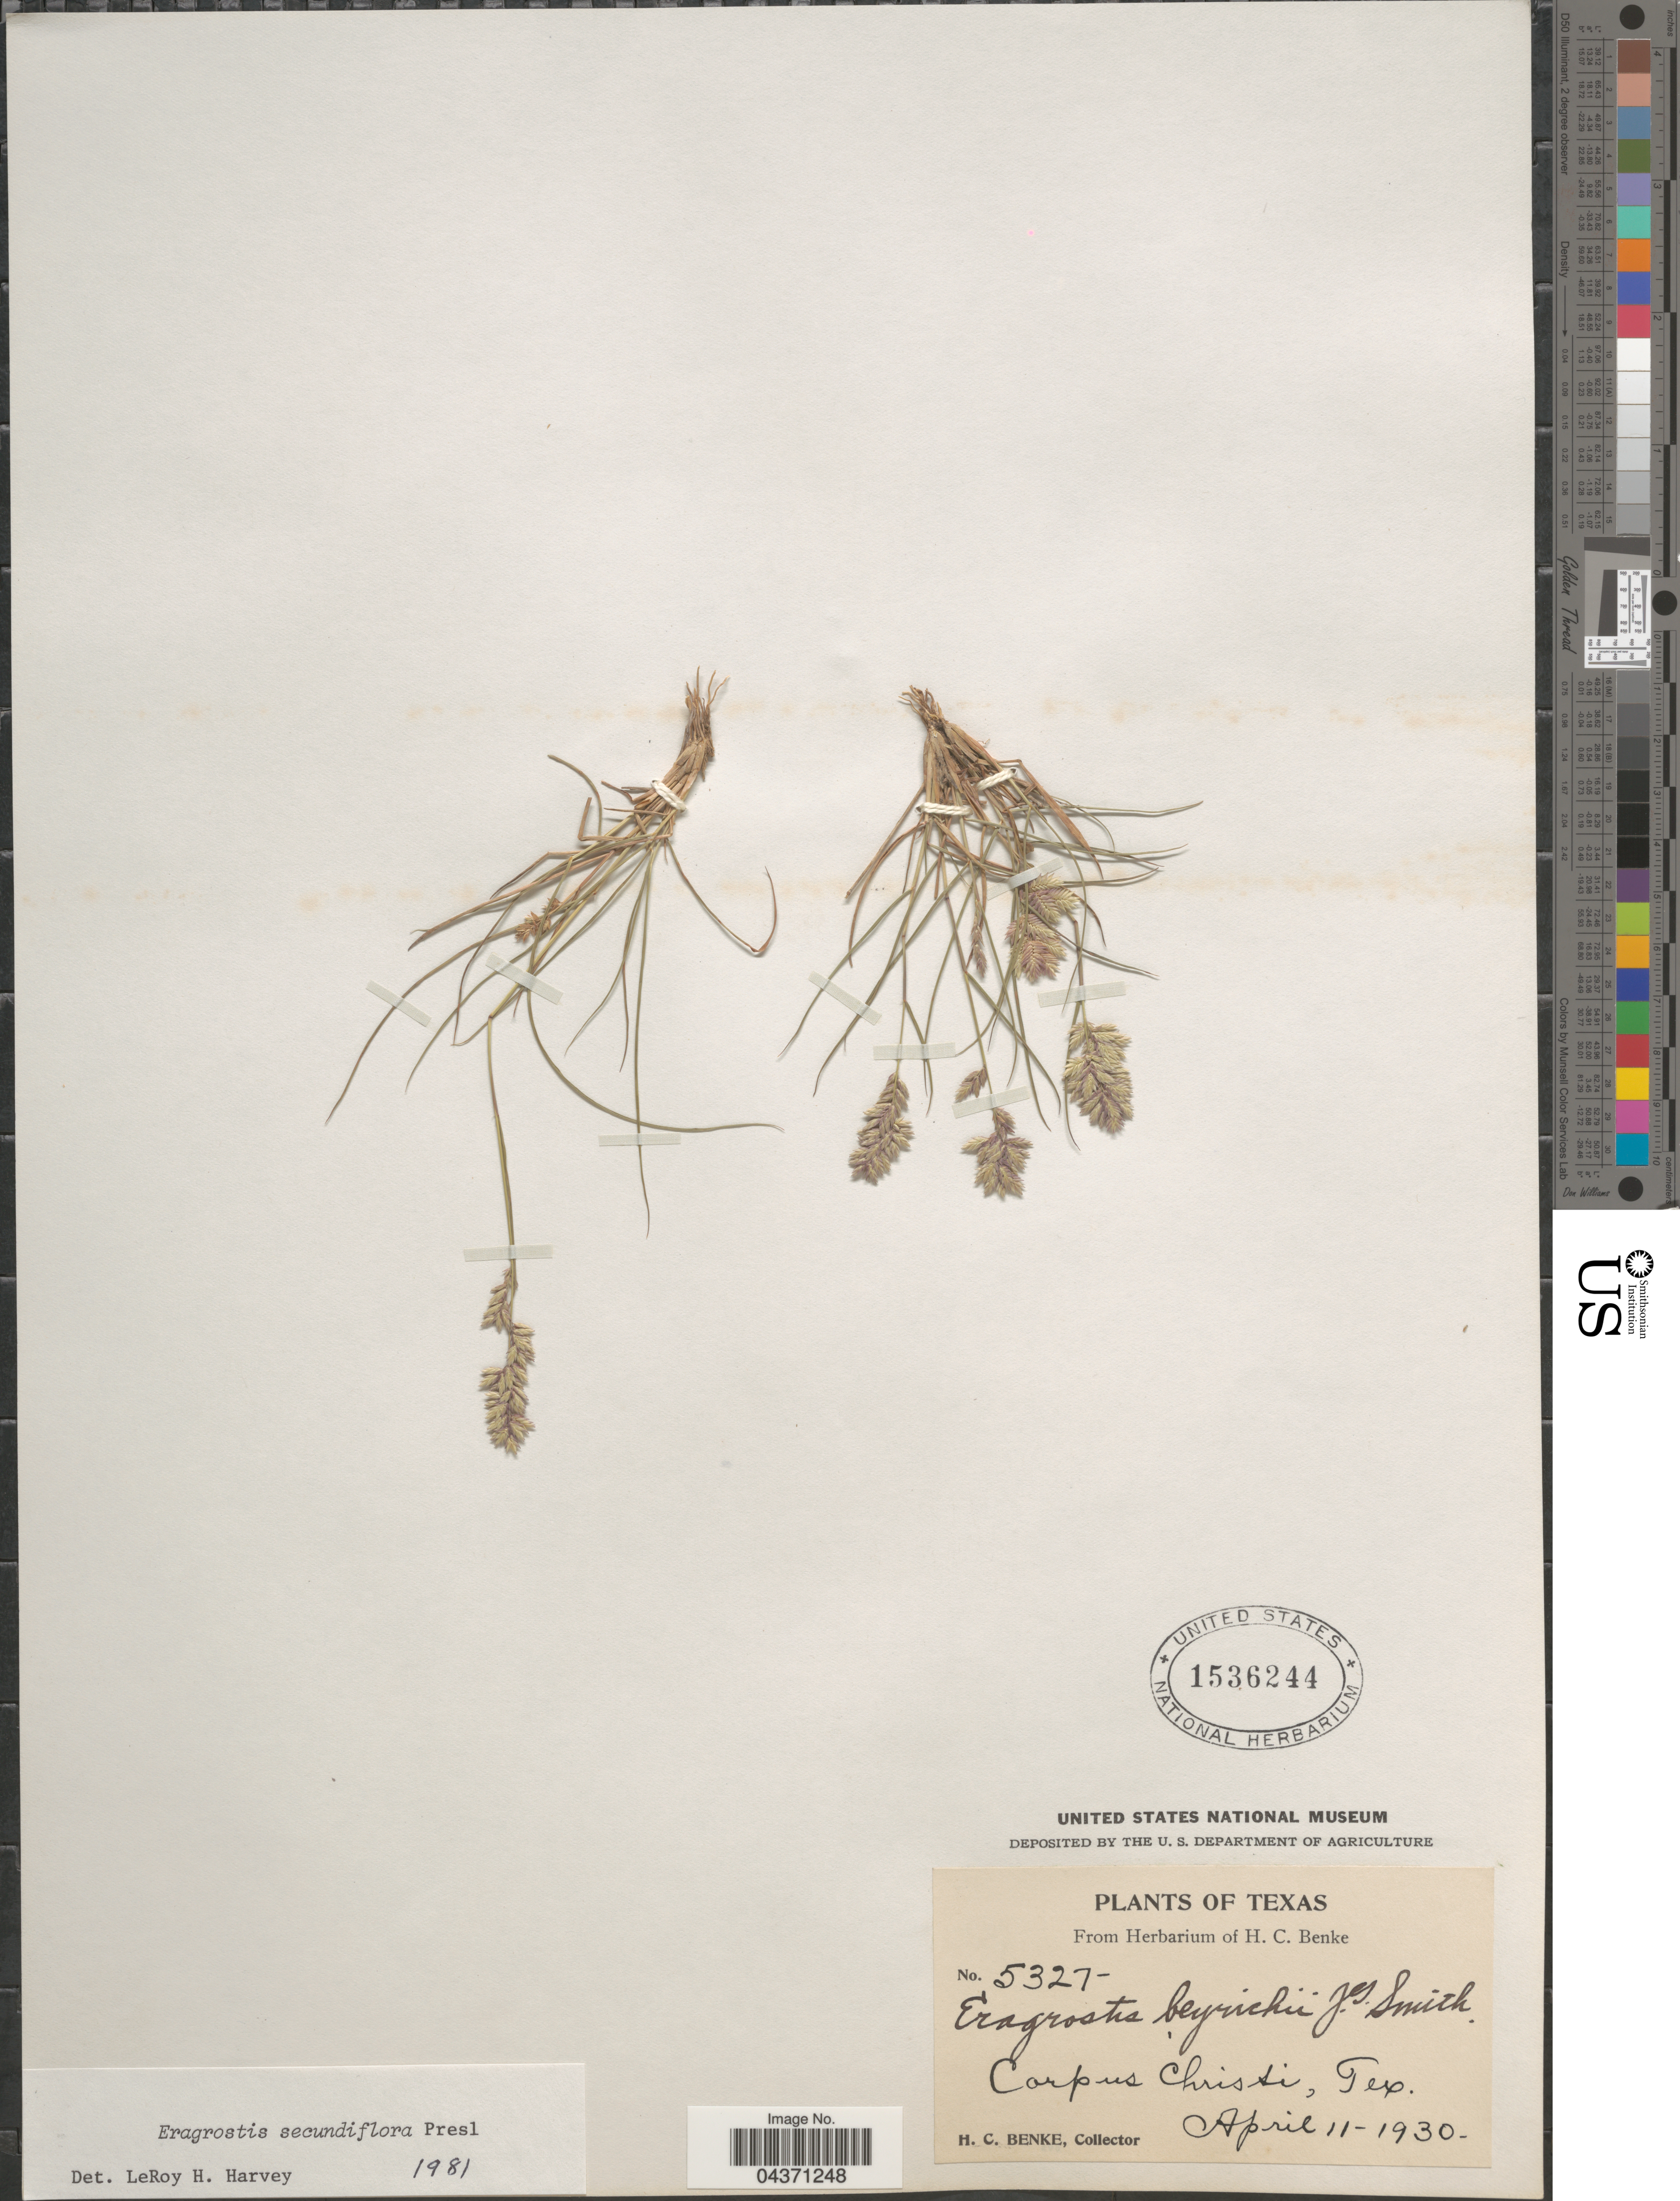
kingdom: Plantae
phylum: Tracheophyta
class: Liliopsida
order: Poales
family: Poaceae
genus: Eragrostis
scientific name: Eragrostis secundiflora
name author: J. Presl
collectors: H. Benke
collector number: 5327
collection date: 1930-04-11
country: United States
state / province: Texas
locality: Corpus Christi.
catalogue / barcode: US 1536244